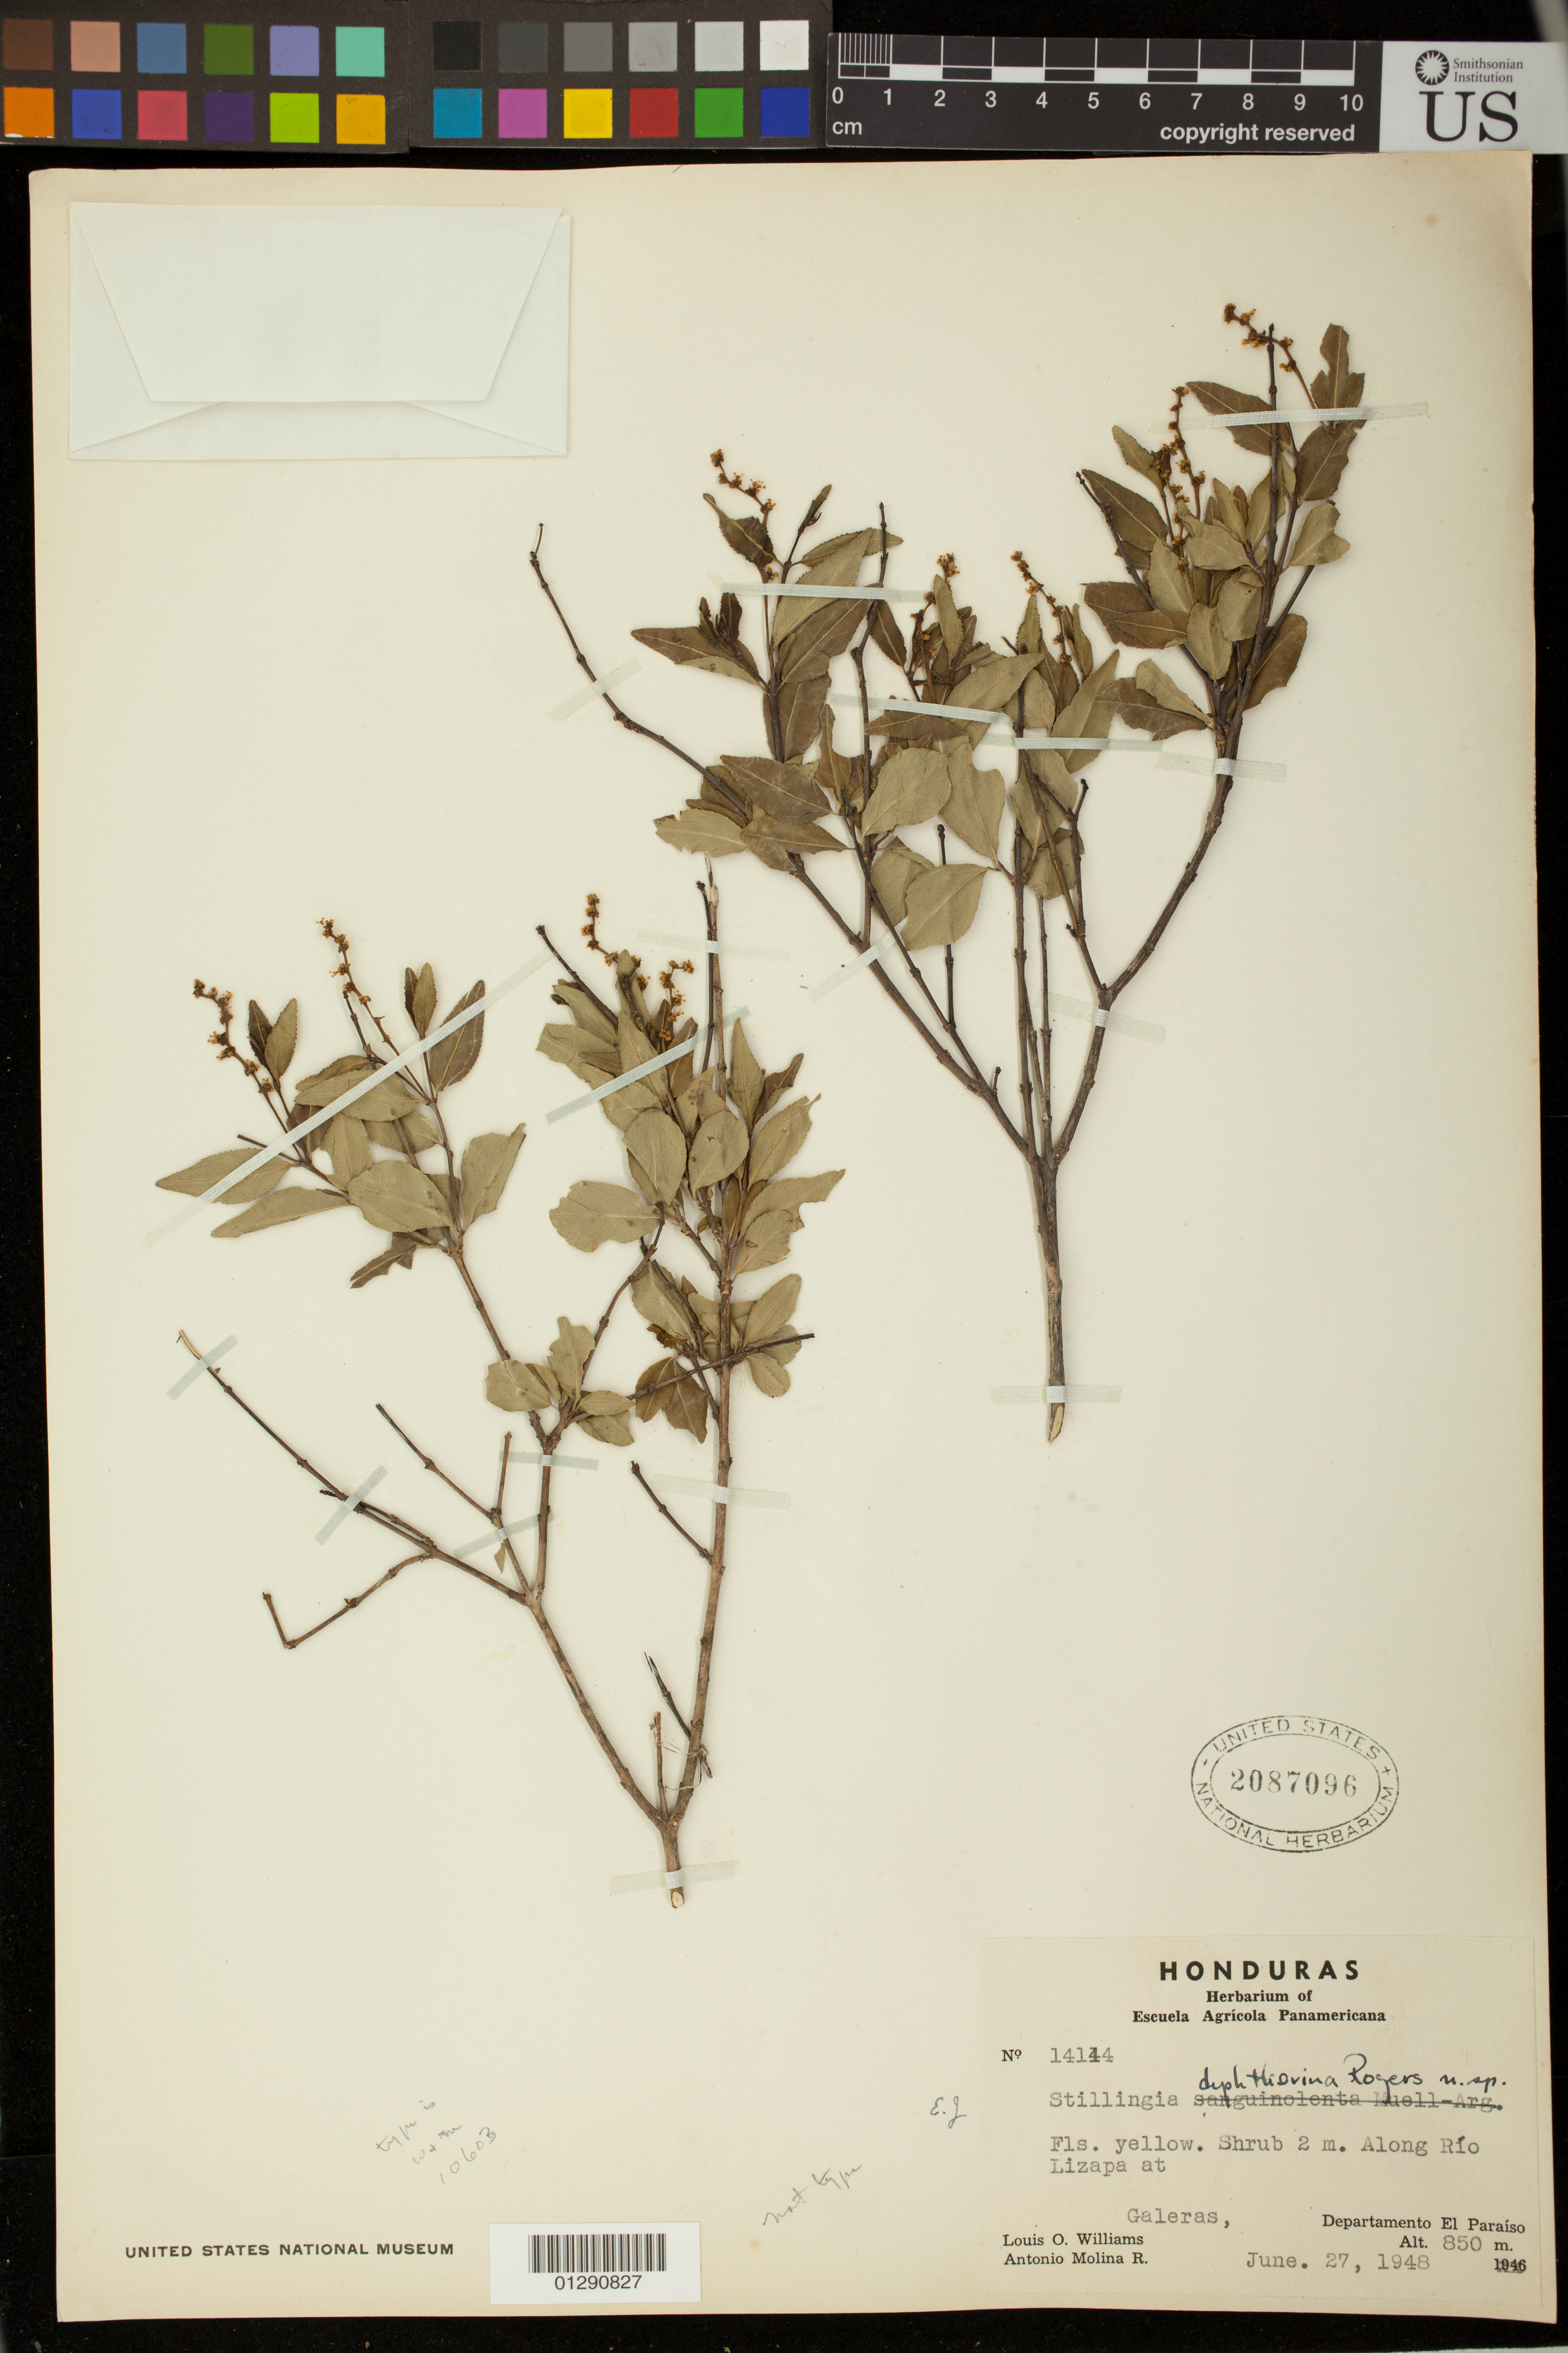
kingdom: Plantae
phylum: Tracheophyta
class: Magnoliopsida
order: Malpighiales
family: Euphorbiaceae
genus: Stillingia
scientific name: Stillingia diphtherina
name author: D.J. Rogers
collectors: L. O. Williams & A. R. Molina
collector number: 14114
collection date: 1948-06-27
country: Honduras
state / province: El Paraíso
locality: Along Rio Lizapa at Galeras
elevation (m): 850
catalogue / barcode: US 2087096